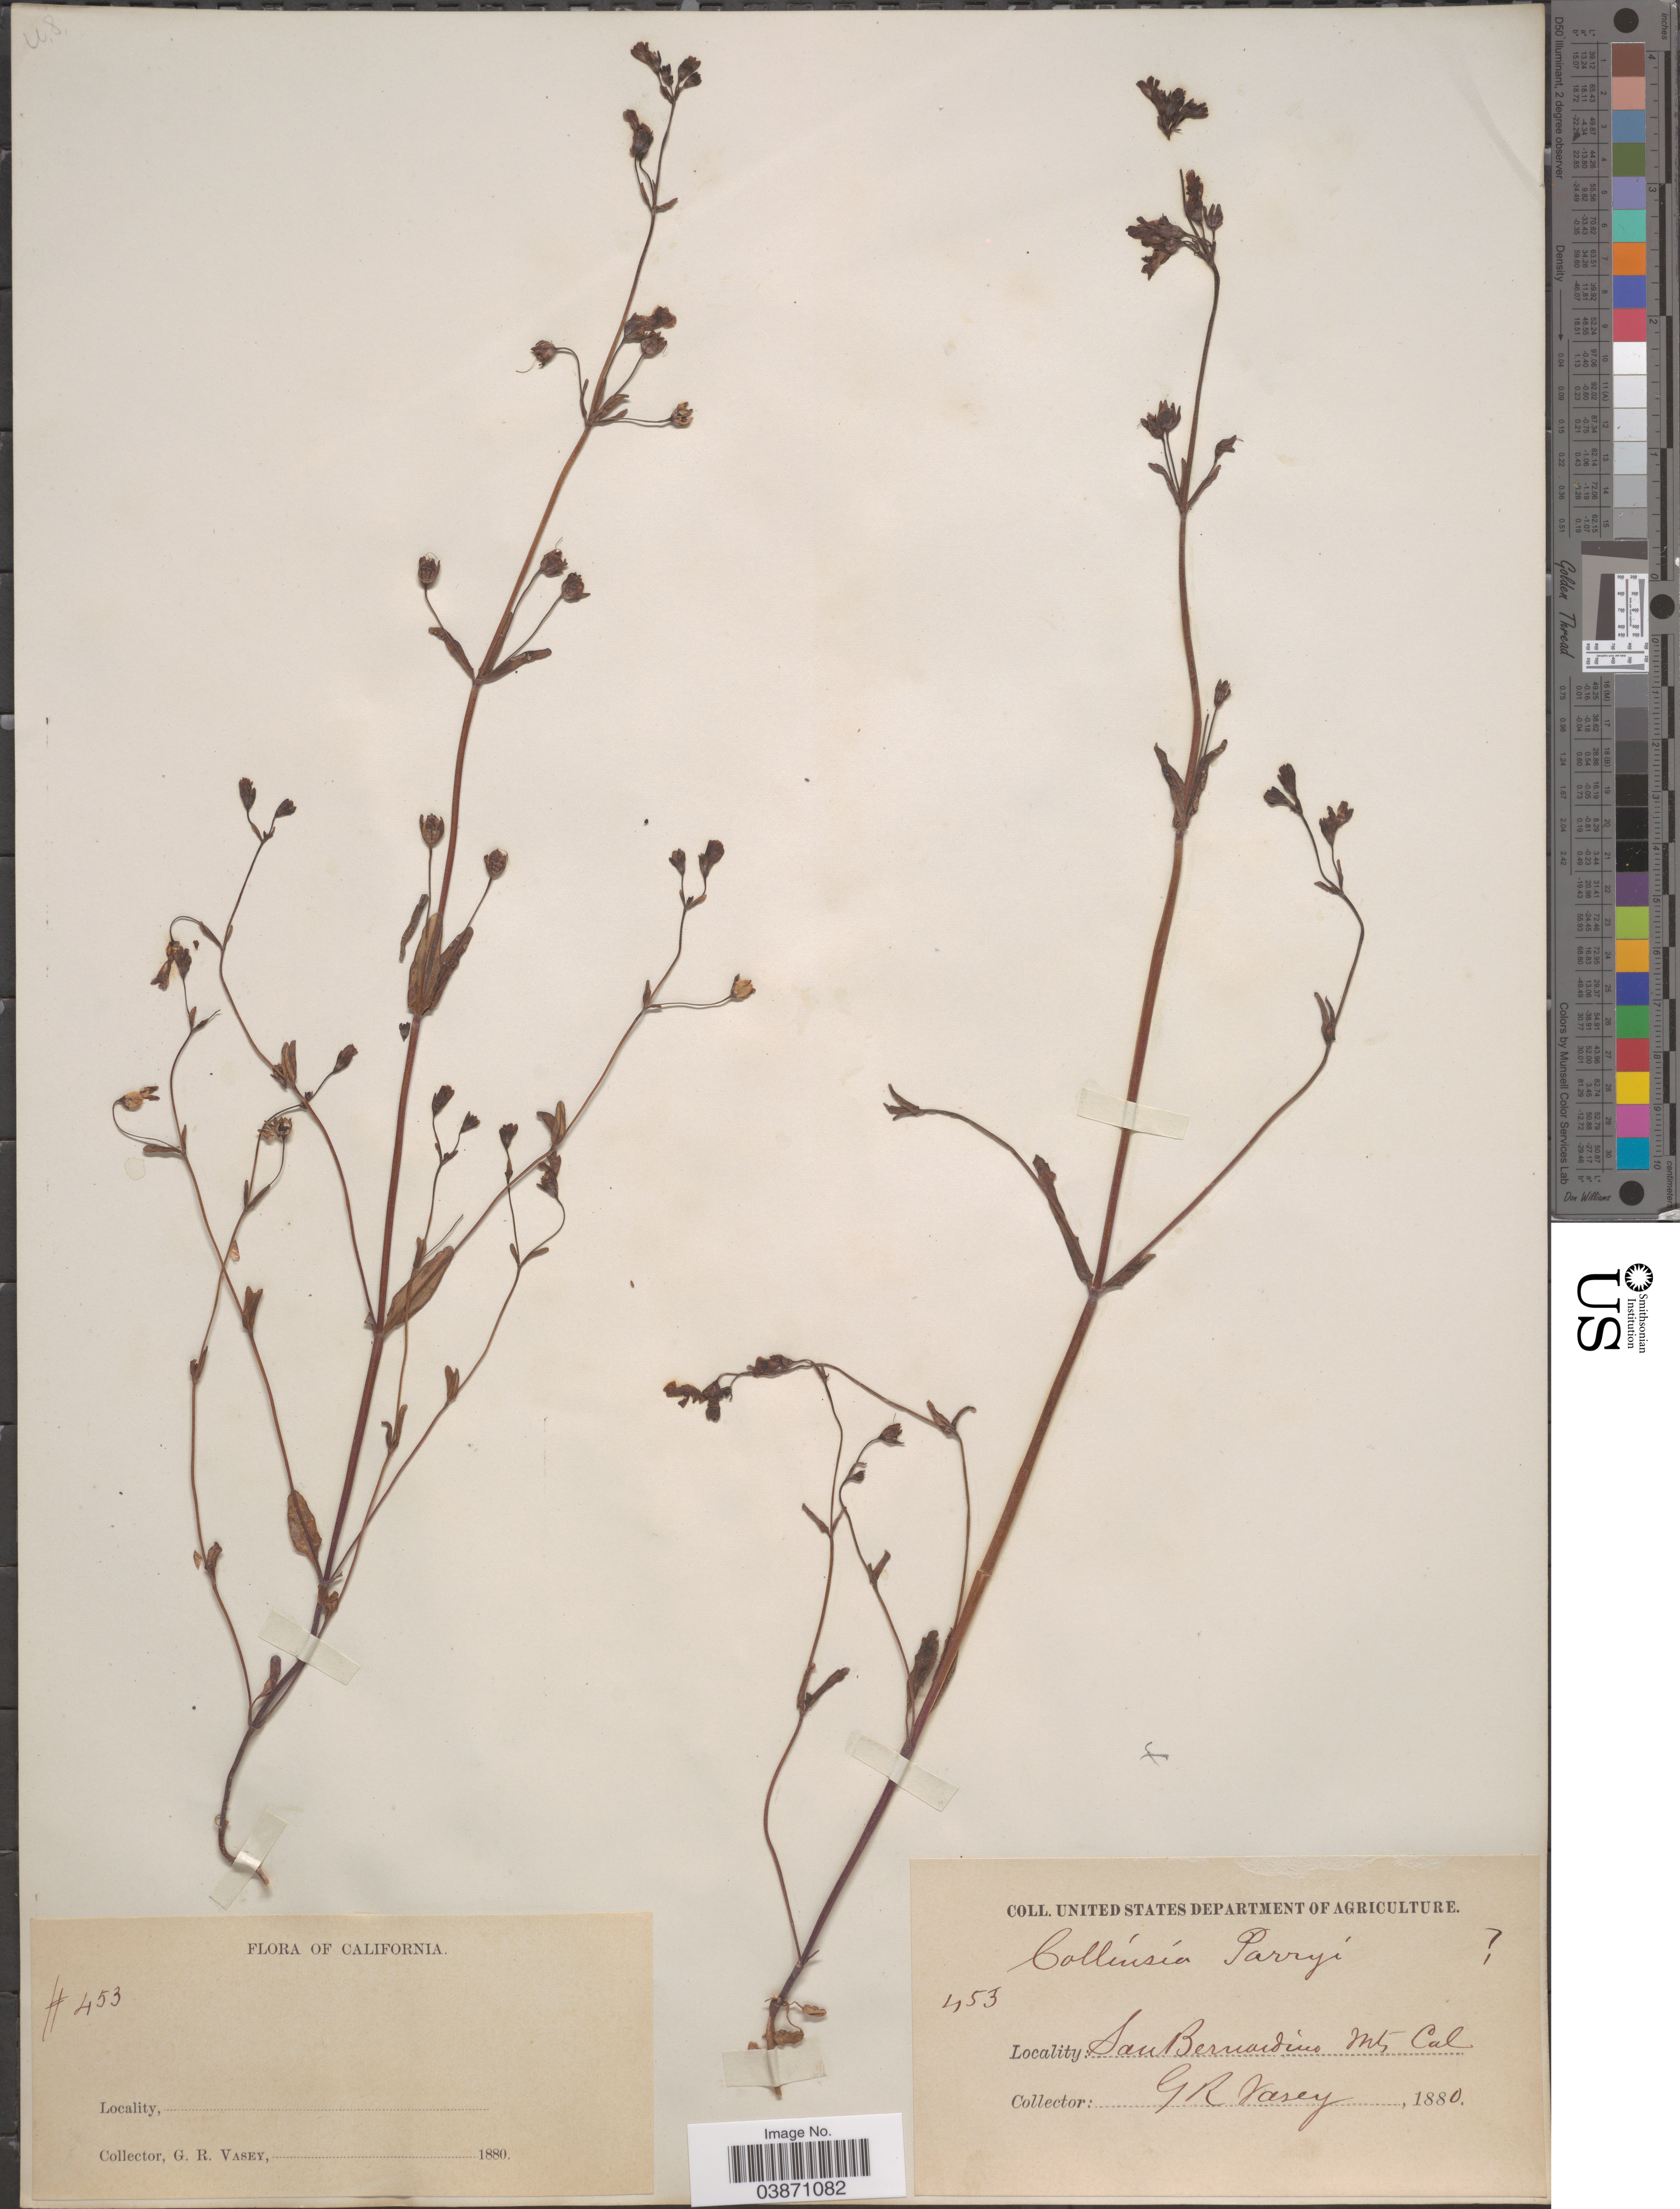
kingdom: Plantae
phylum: Tracheophyta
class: Magnoliopsida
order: Lamiales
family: Plantaginaceae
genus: Collinsia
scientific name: Collinsia parryi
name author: A. Gray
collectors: G. R. Vasey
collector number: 453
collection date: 1880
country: United States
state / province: California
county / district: San Bernardino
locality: San Bernardino Mts.